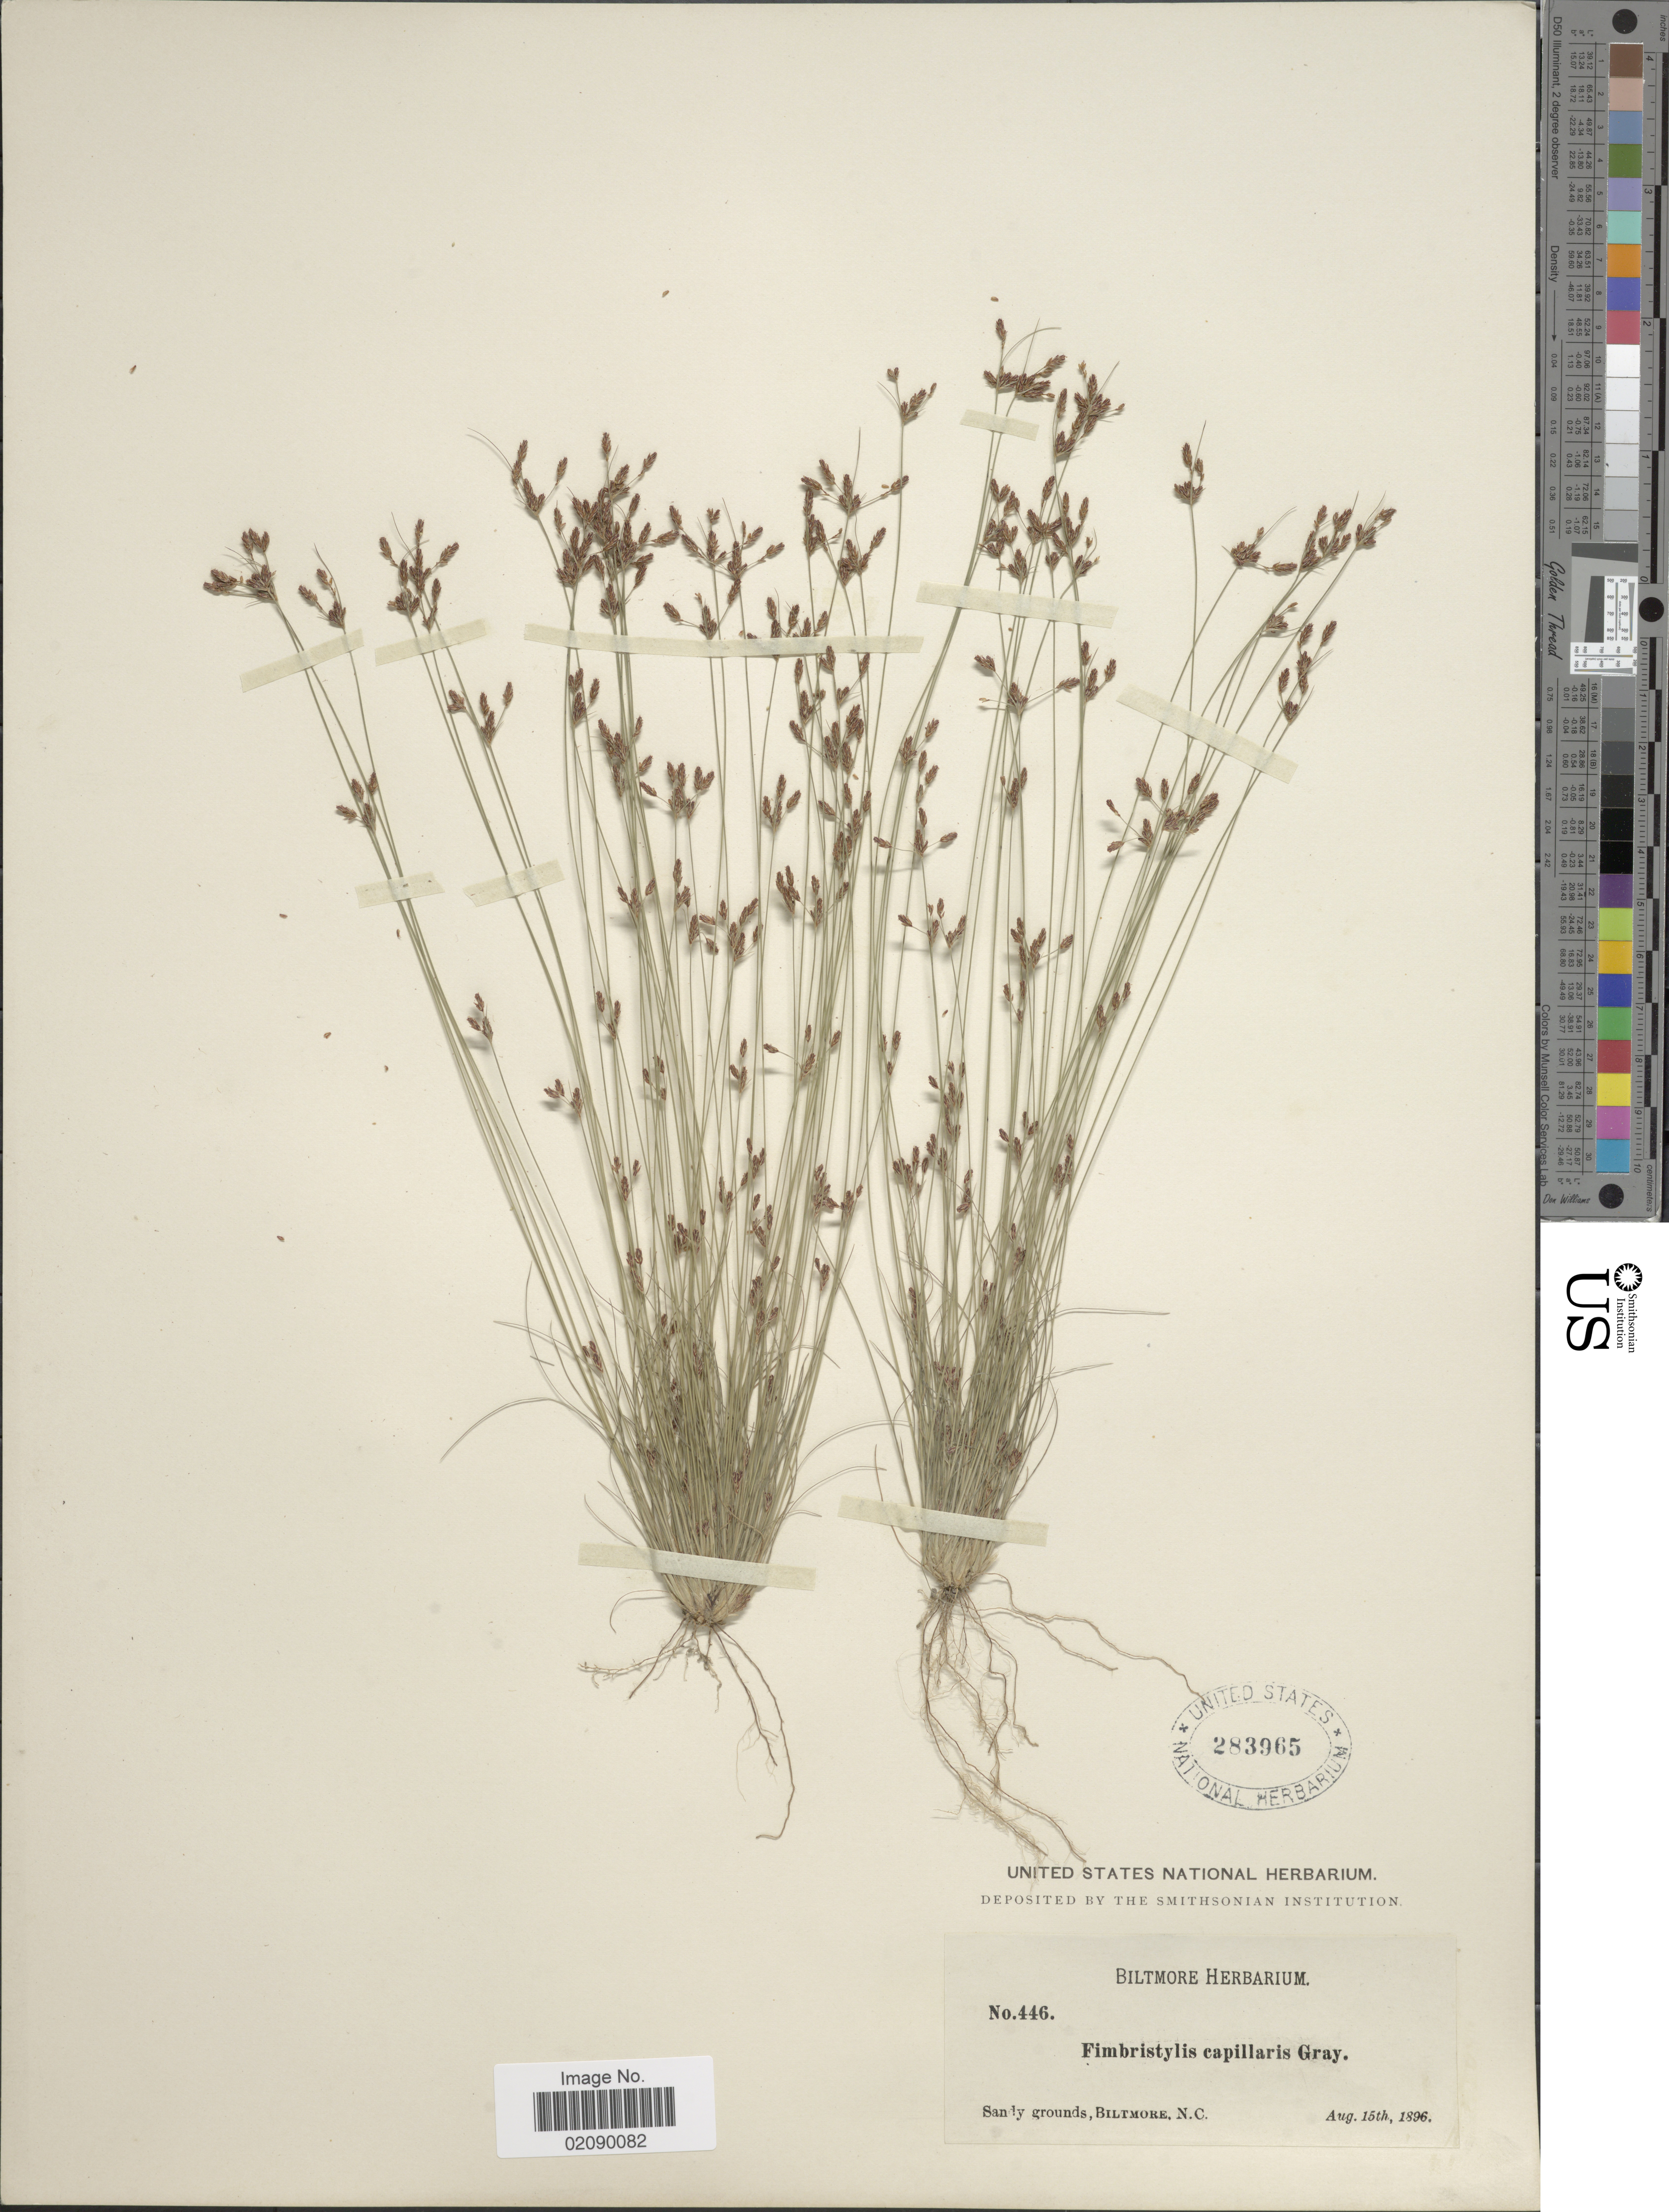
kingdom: Plantae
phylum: Tracheophyta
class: Liliopsida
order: Poales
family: Cyperaceae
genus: Bulbostylis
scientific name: Bulbostylis capillaris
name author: (L.) Kunth ex C.B. Clarke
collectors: ex herb. Biltmore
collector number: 446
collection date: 1896-08-15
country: United States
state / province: North Carolina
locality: Sandy grounds, Biltmore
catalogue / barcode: US 283965